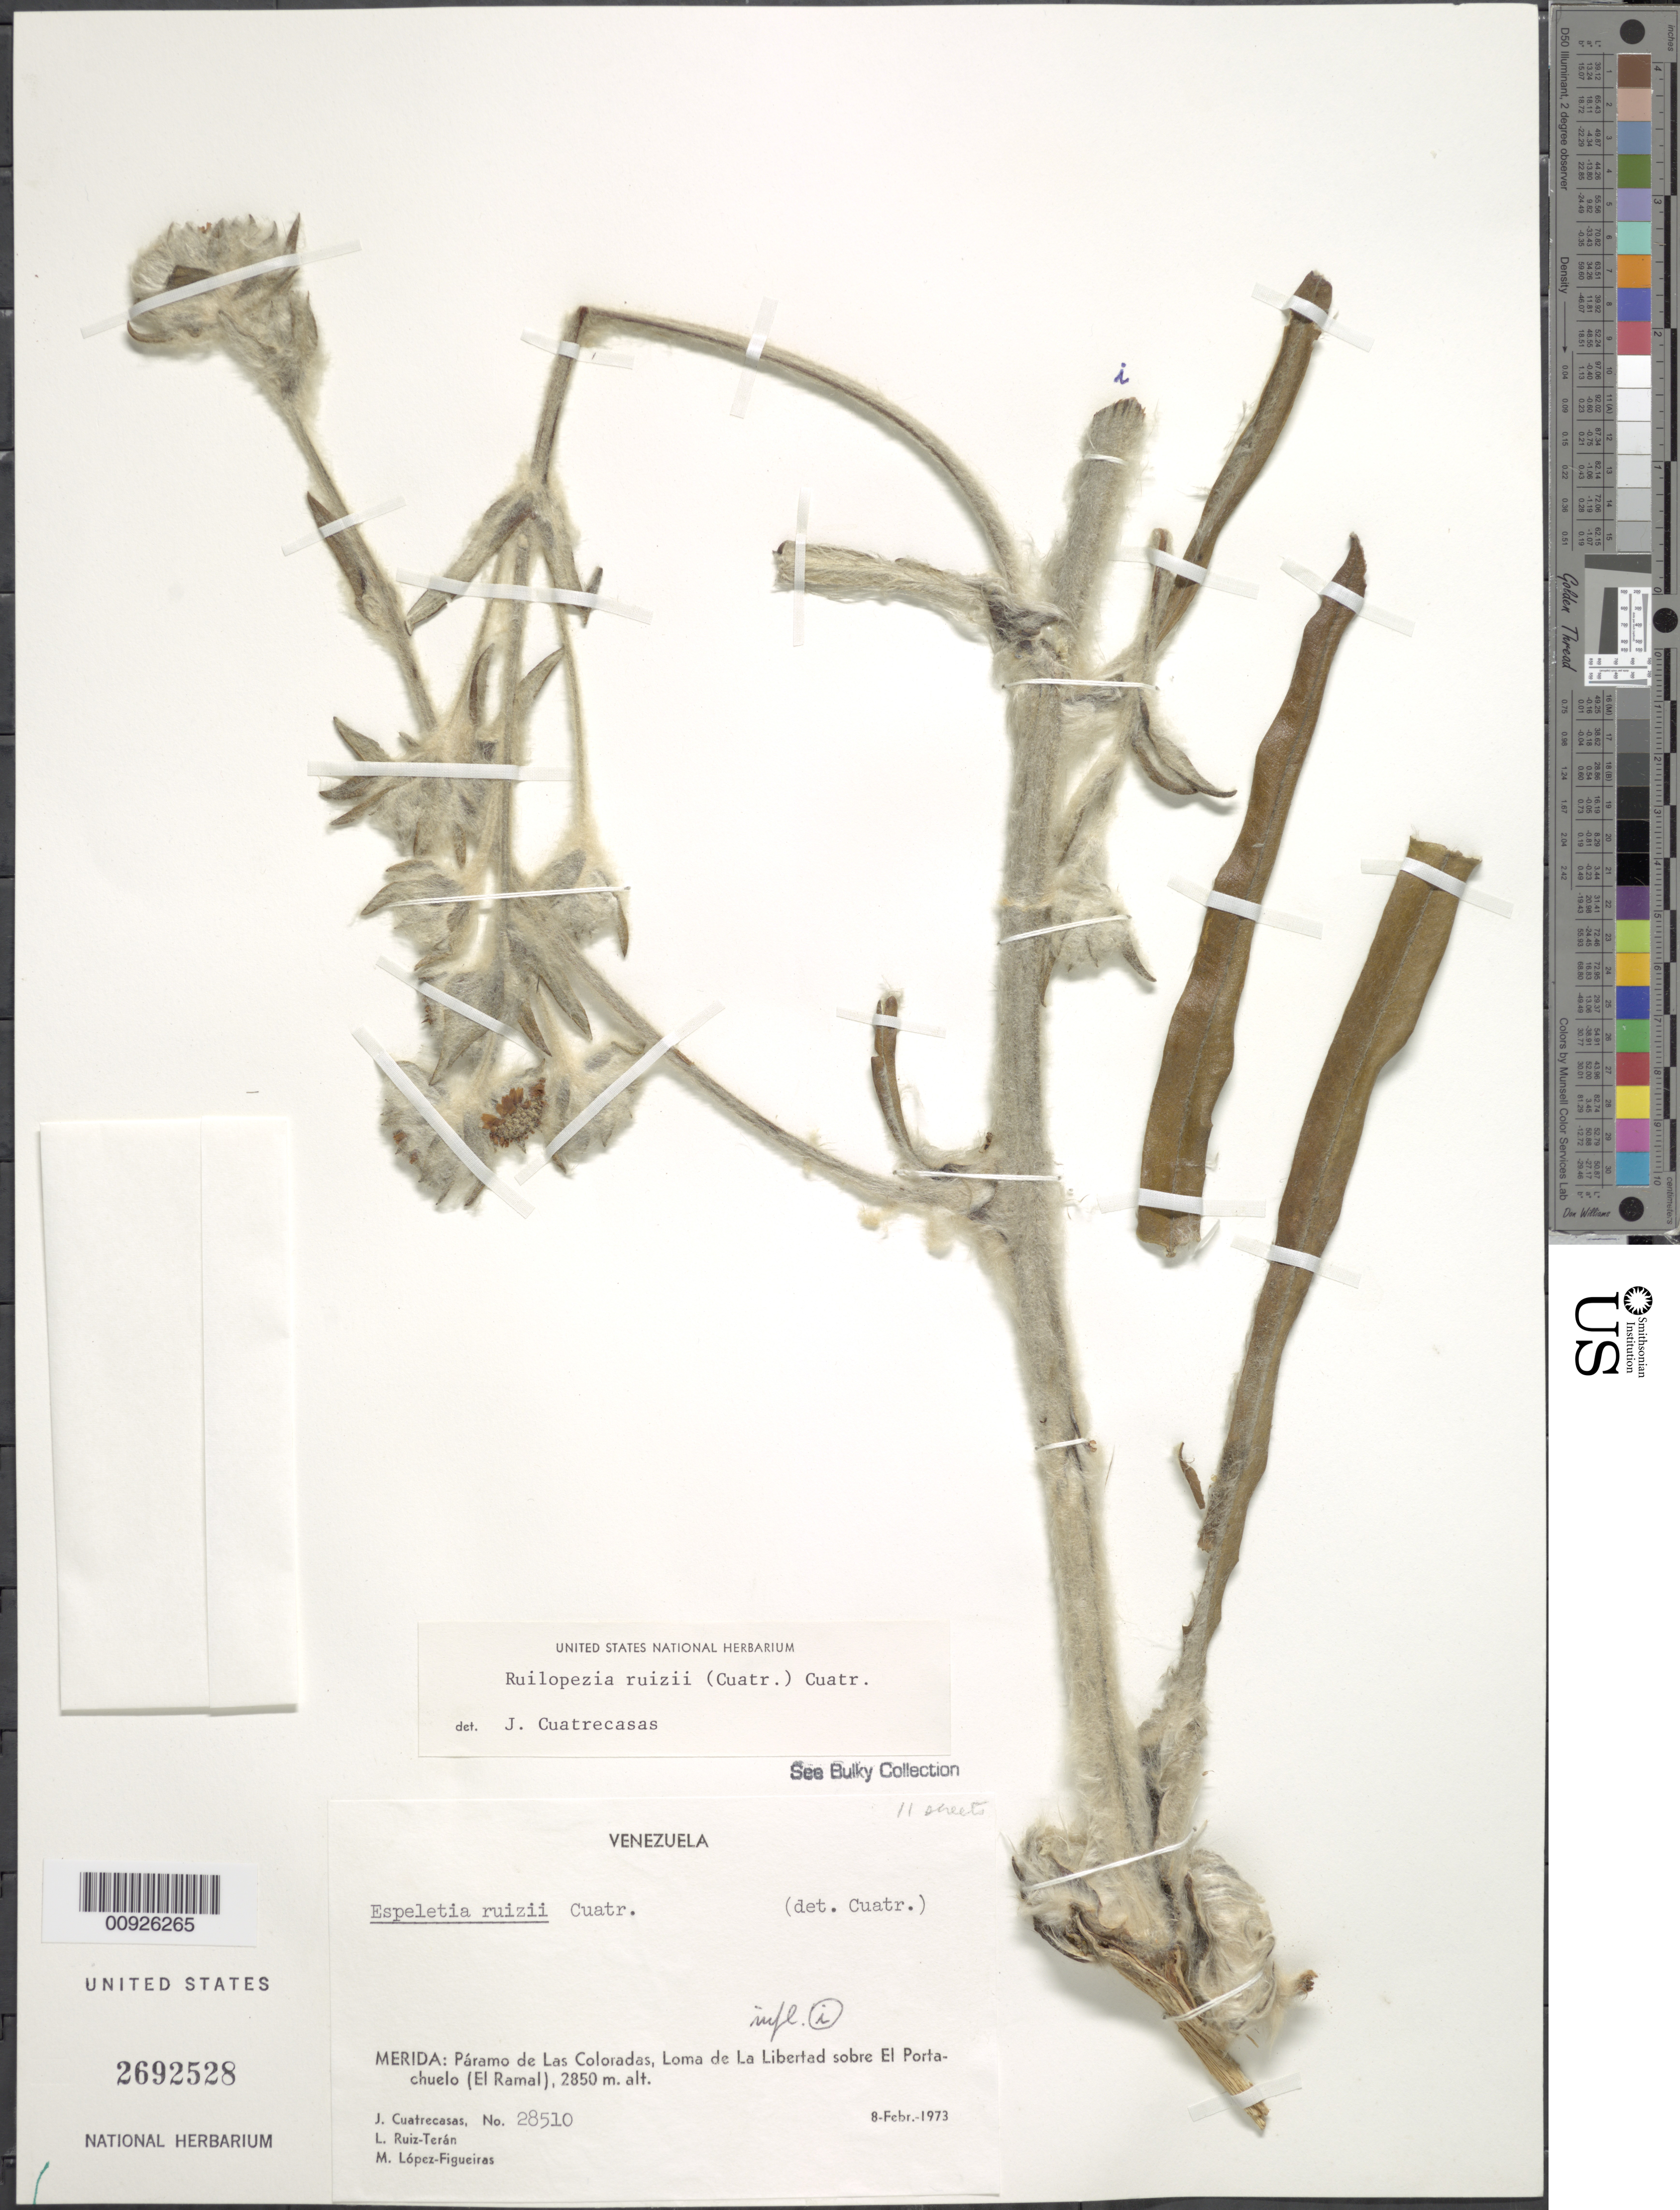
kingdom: Plantae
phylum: Tracheophyta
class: Magnoliopsida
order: Asterales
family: Asteraceae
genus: Ruilopezia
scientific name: Ruilopezia ruizii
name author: (Cuatrec.) Cuatrec.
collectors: J. Cuatrecasas, L. E. Ruíz-Terán & M. López Figueiras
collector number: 28510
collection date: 1973-02-08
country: Venezuela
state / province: Mérida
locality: P. de las Coloradas. Loma de la Libertad sobre El Portachuelo (El Ramal)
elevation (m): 2850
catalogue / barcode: US 2692528